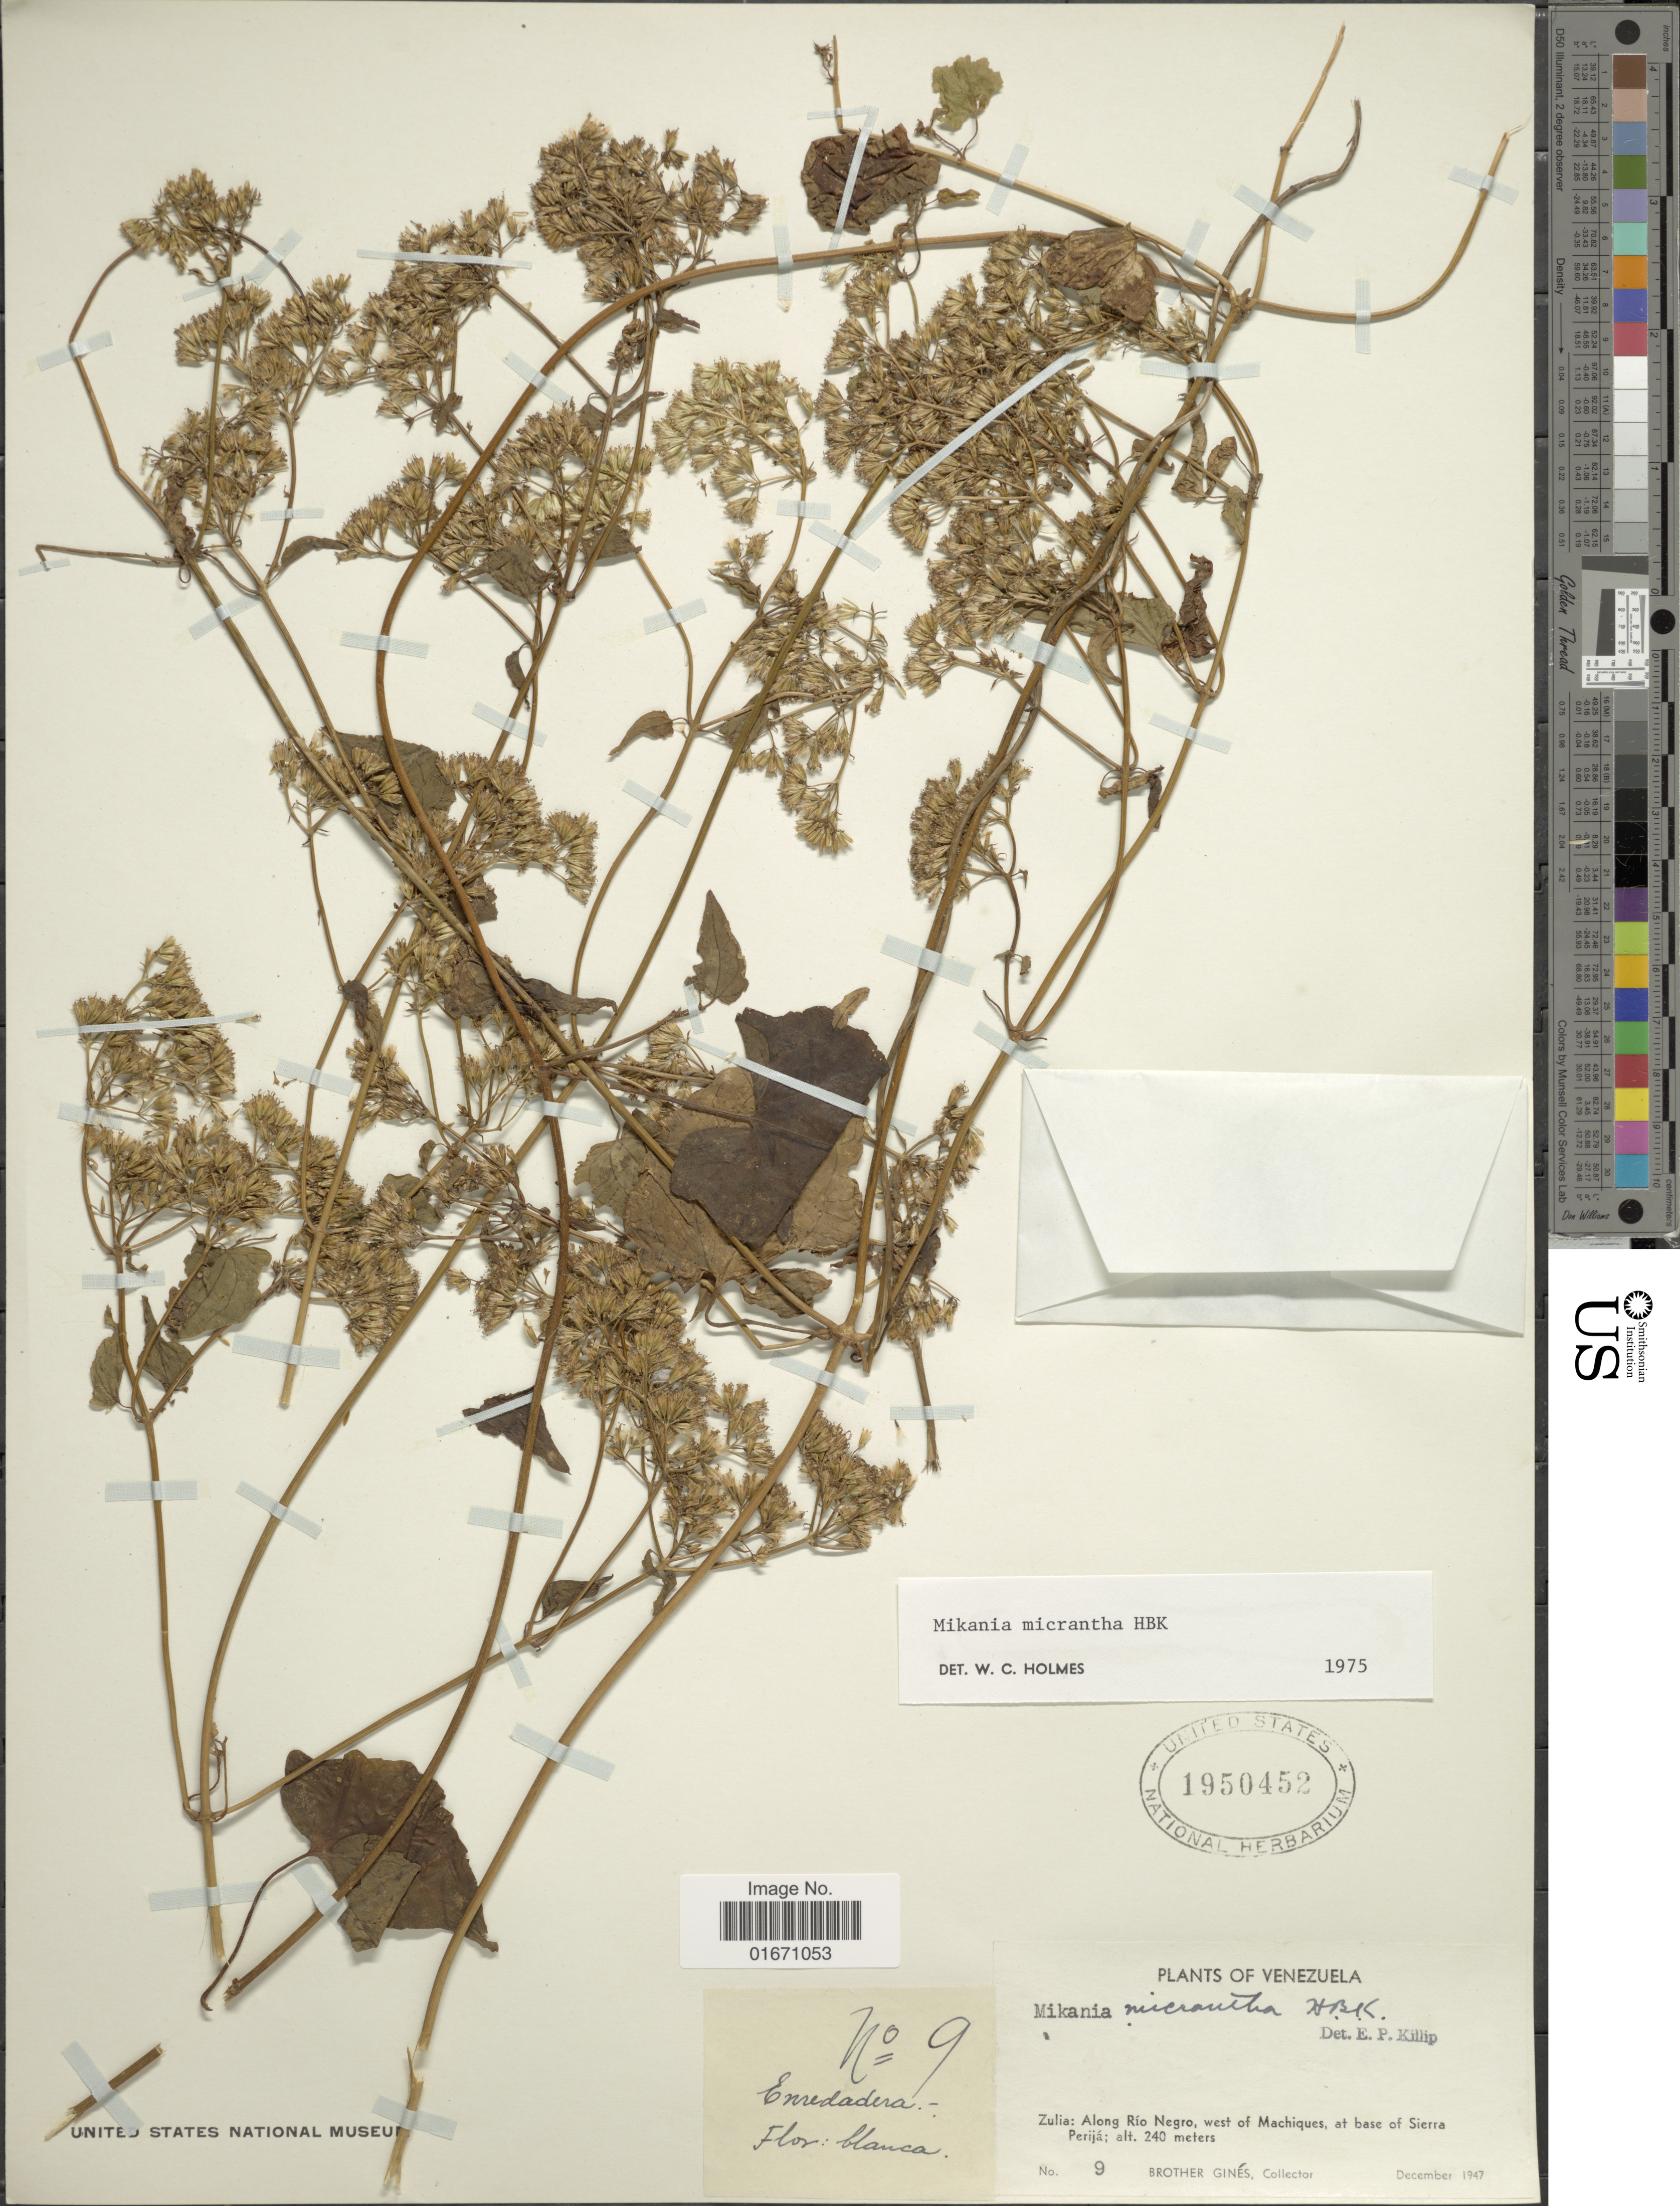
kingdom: Plantae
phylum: Tracheophyta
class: Magnoliopsida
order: Asterales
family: Asteraceae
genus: Mikania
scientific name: Mikania micrantha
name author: Kunth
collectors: Bro. Gines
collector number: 9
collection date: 1947-12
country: Venezuela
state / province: Zulia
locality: Along Rio Negro, west of Machiques, at base of Sierra Perija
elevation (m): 240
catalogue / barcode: US 1950452